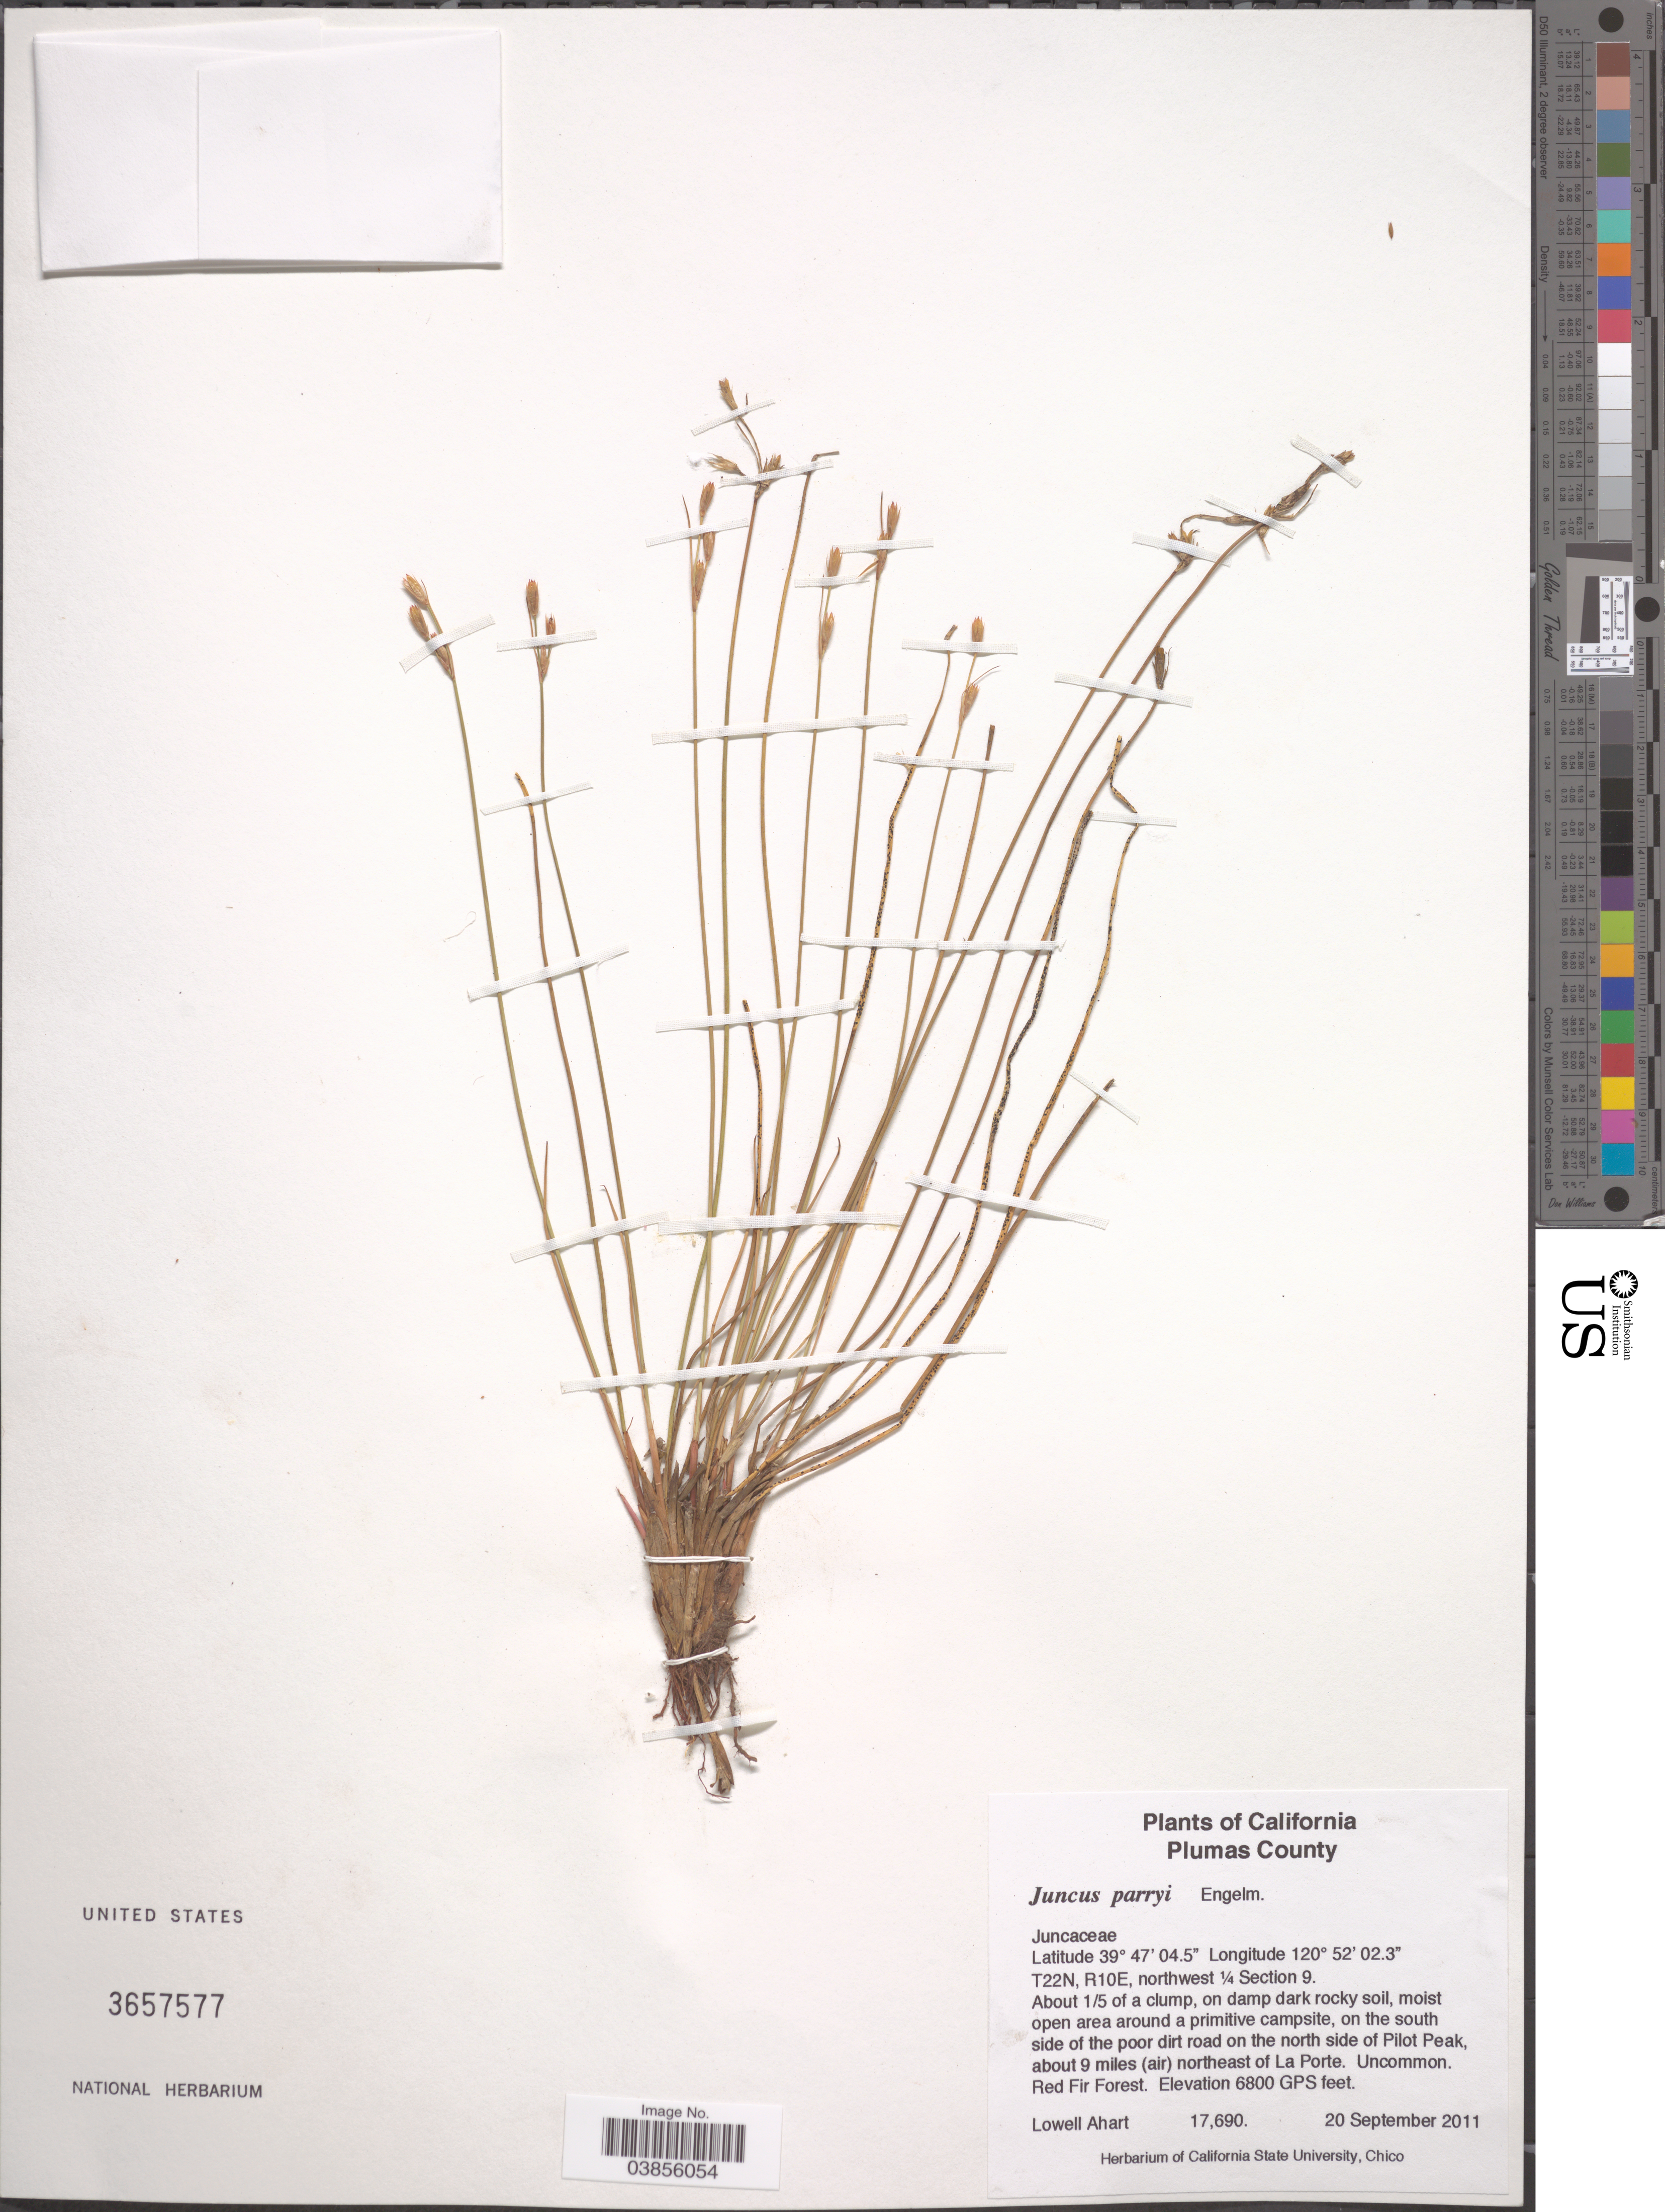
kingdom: Plantae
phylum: Tracheophyta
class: Liliopsida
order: Poales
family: Juncaceae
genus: Juncus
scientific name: Juncus parryi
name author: Engelm.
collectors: L. Ahart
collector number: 17690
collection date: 2011-09-20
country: United States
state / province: California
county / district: Plumas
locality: Plumas County. T22N, R10E, northwest ¼ Section 9. Moist open area around a primitive campsite, on the south side of the poor dirt road on the north side of Pilot Peak, about 9 miles (air) northeast of La Porte.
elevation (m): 2073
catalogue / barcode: US 3657577